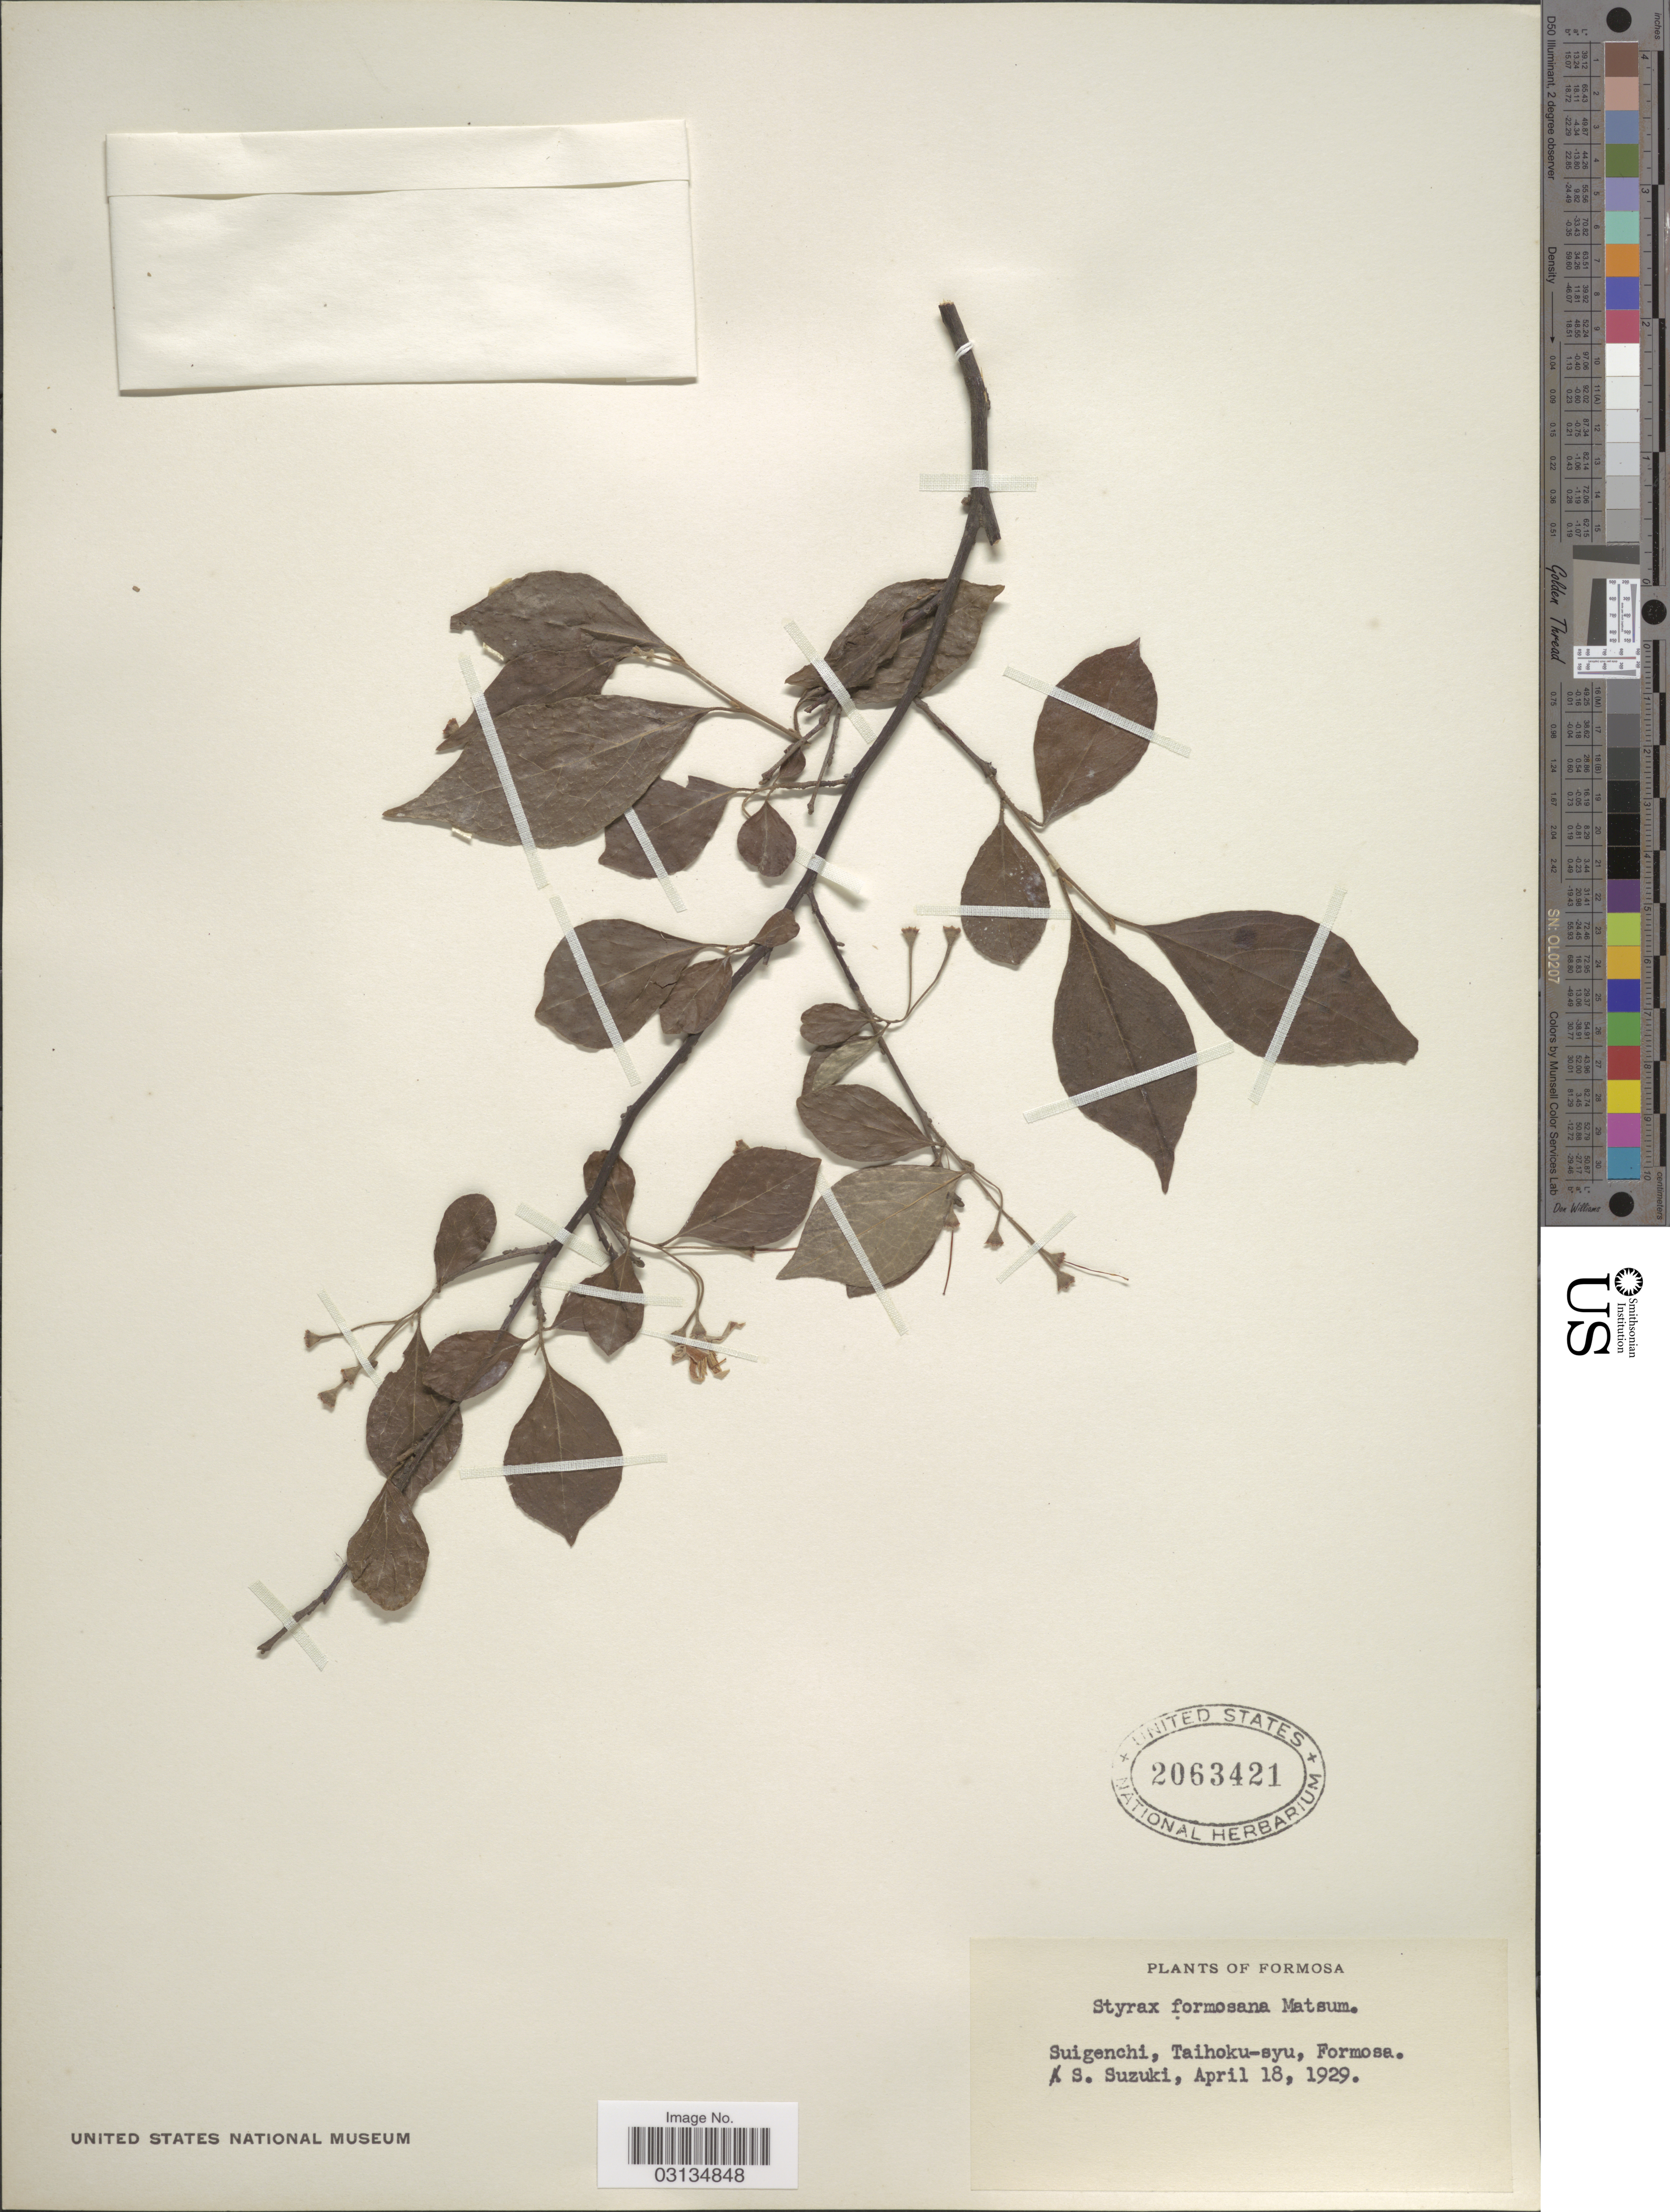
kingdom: Plantae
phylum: Tracheophyta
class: Magnoliopsida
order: Ericales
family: Styracaceae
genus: Styrax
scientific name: Styrax formosanus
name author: Matsum.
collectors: S. Suzuki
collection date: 1929-04-18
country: Taiwan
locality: Suigenchi, Taihoku-syu, Formosa.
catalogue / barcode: US 2063421